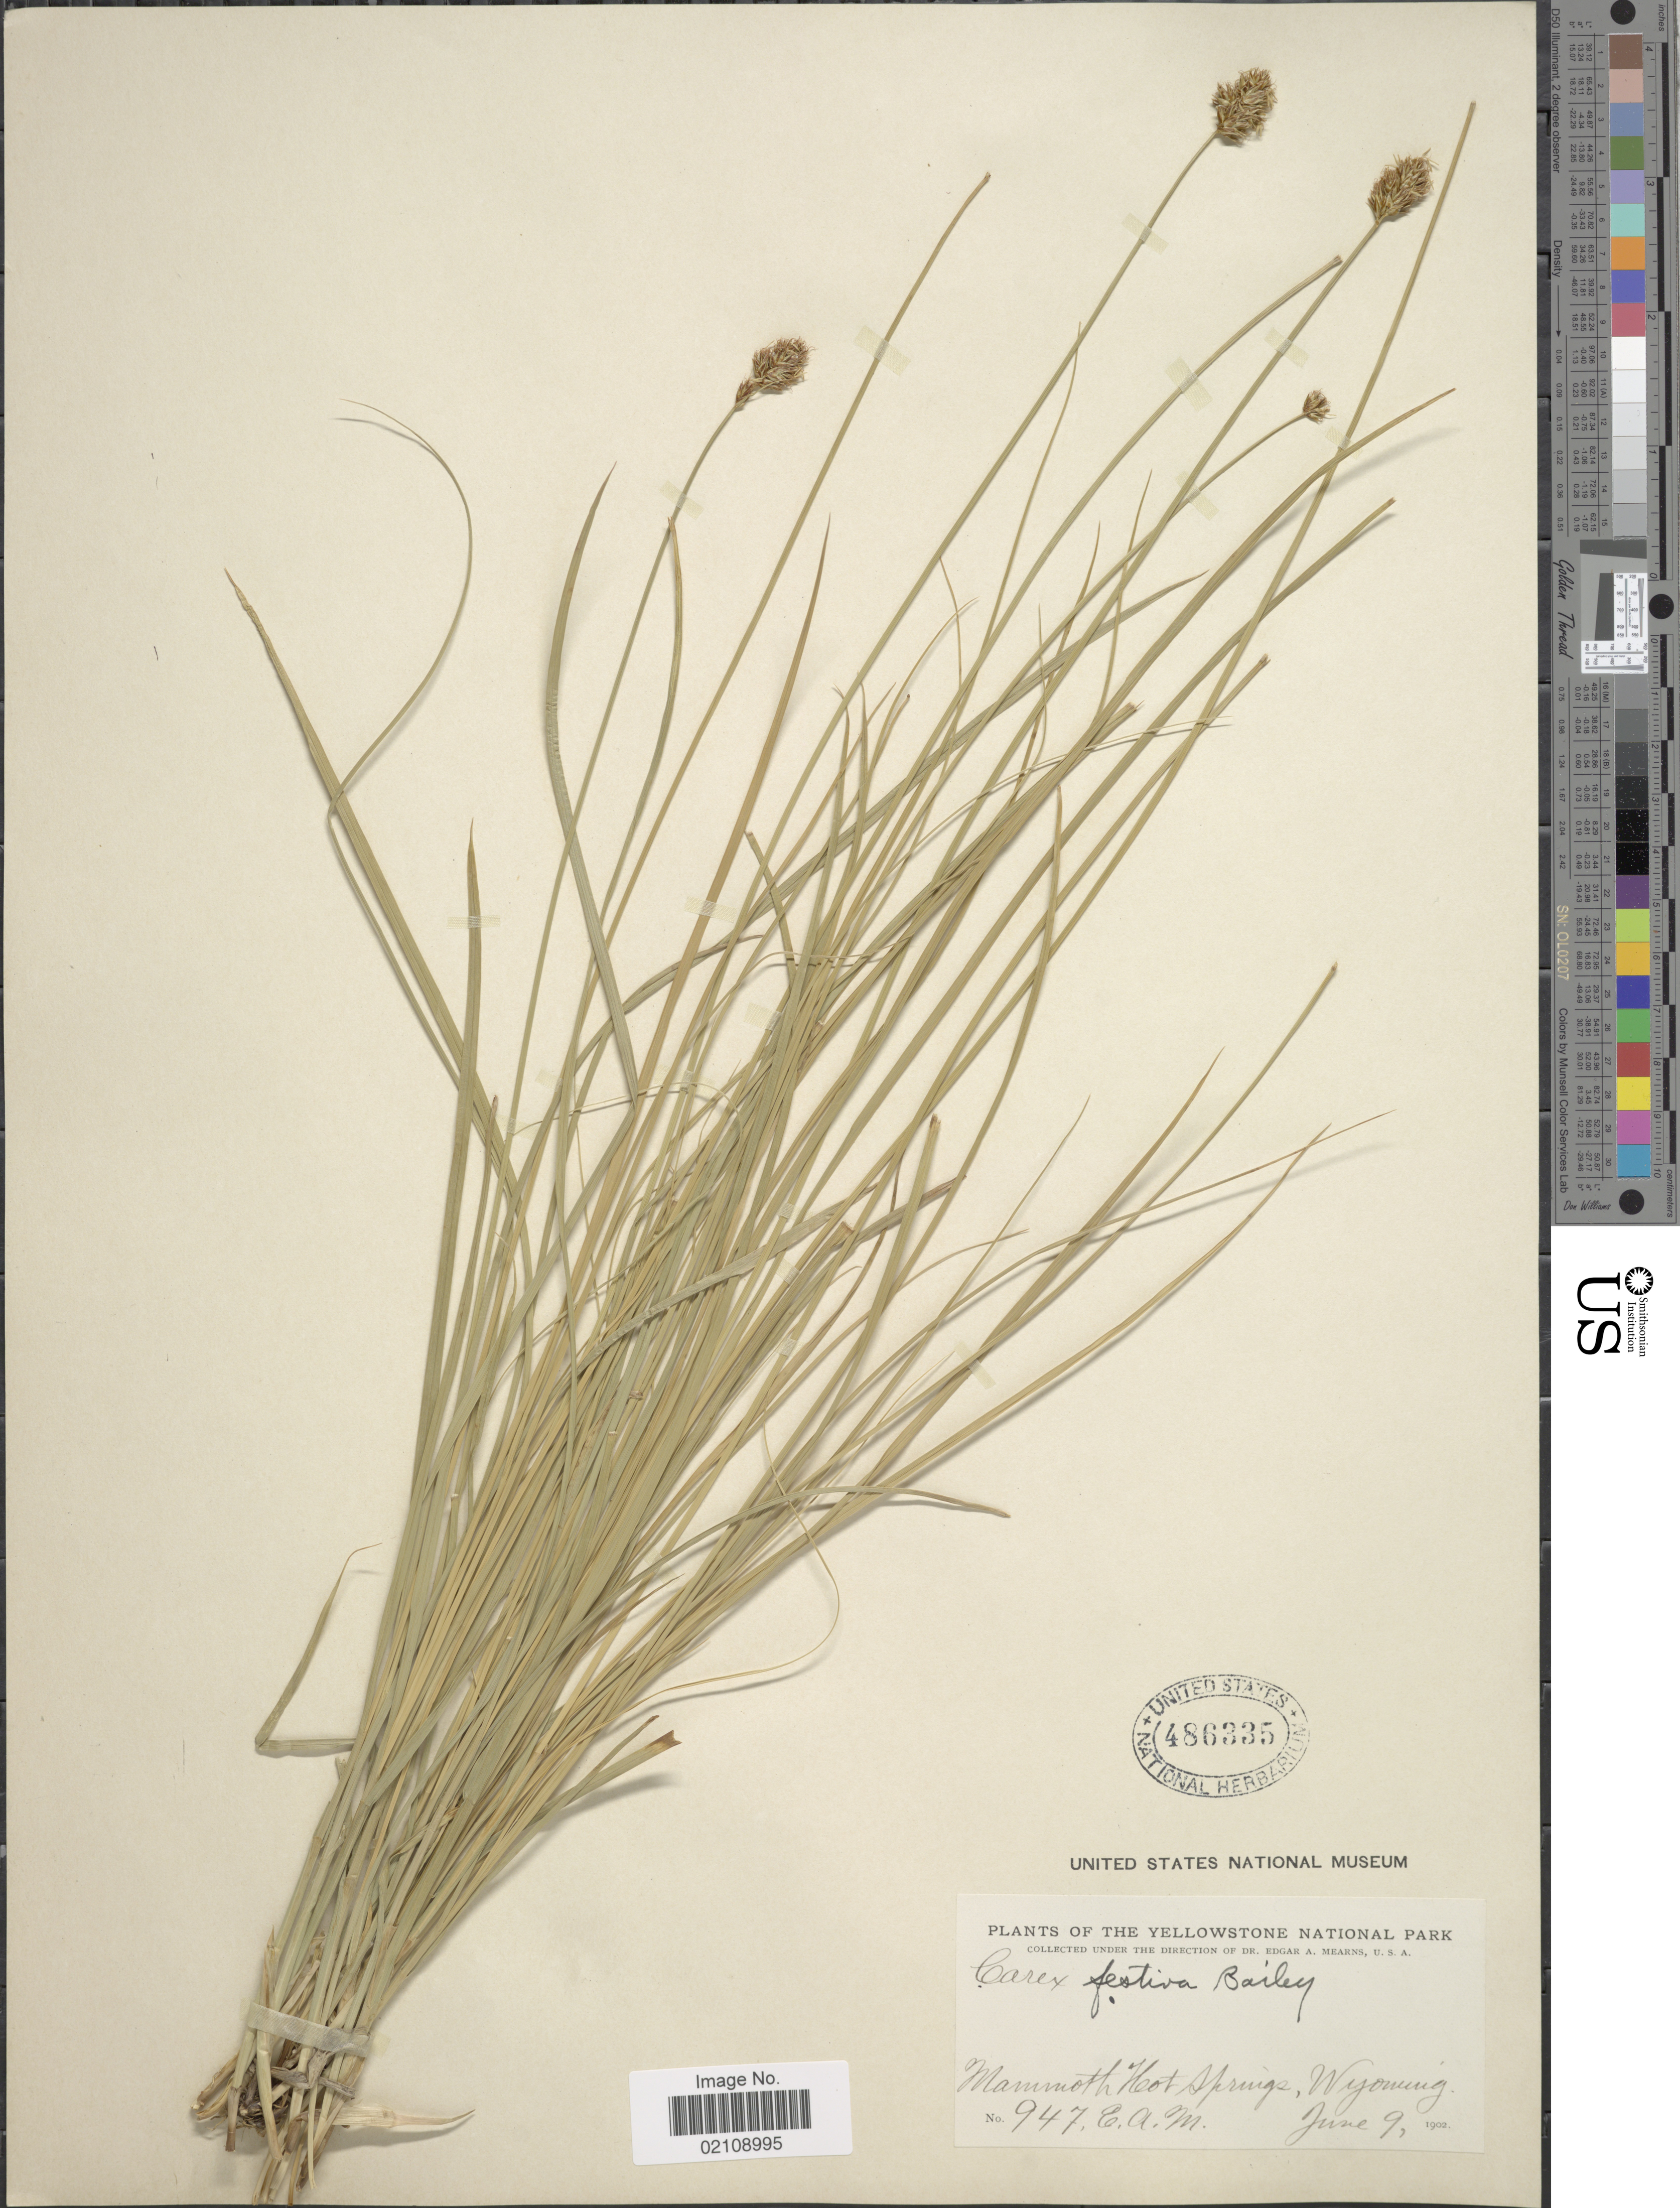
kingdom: Plantae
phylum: Tracheophyta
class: Liliopsida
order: Poales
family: Cyperaceae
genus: Carex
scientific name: Carex sp.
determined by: Strong, Mark T., (BOT), Smithsonian Institution - National Museum of Natural History (UNITED STATES)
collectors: E. A. Mearns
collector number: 947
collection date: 1902-06-09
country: United States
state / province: Wyoming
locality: The Yellowstone National Park, Mammoth Hot Springs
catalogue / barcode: US 486335